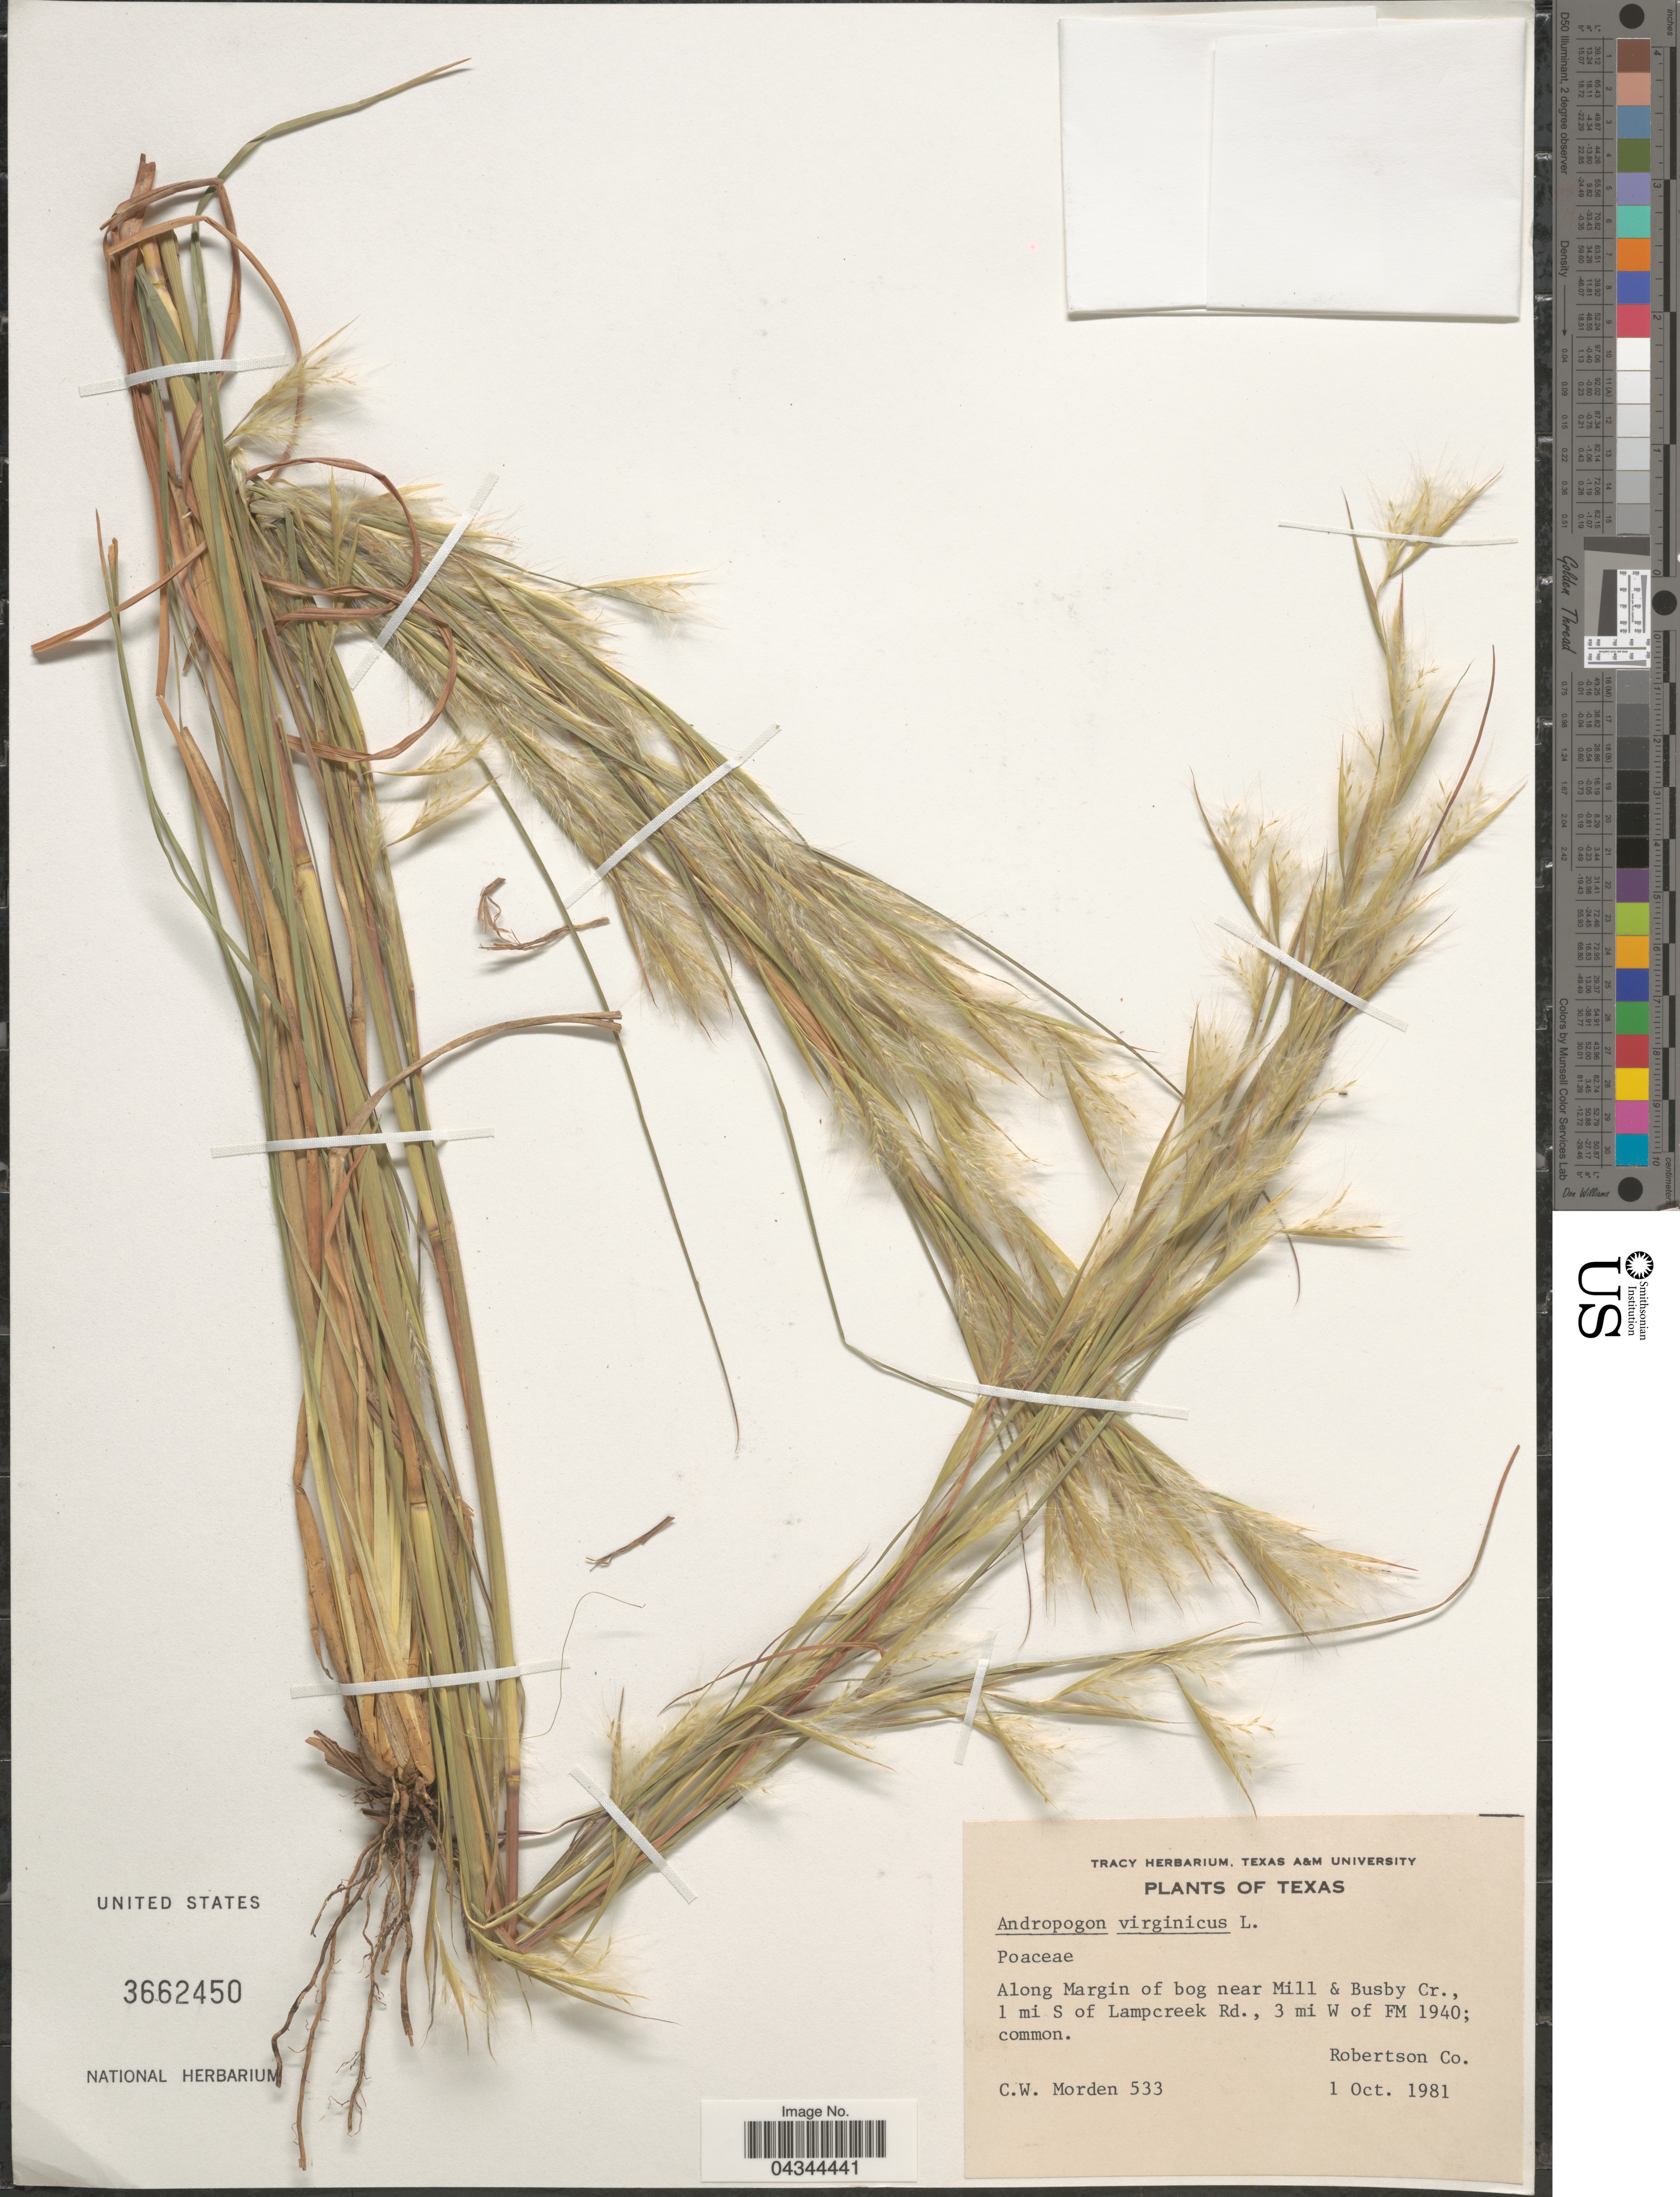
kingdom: Plantae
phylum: Tracheophyta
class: Liliopsida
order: Poales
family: Poaceae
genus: Andropogon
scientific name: Andropogon virginicus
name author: L.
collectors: C. Morden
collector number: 533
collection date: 1981-10-01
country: United States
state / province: Texas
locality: Along Margin of bog near Mill & Busby Cr., 1 mi S of Lampcreek Rd., 3 mi W of FM 1940. Robertson Co.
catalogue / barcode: US 3662450